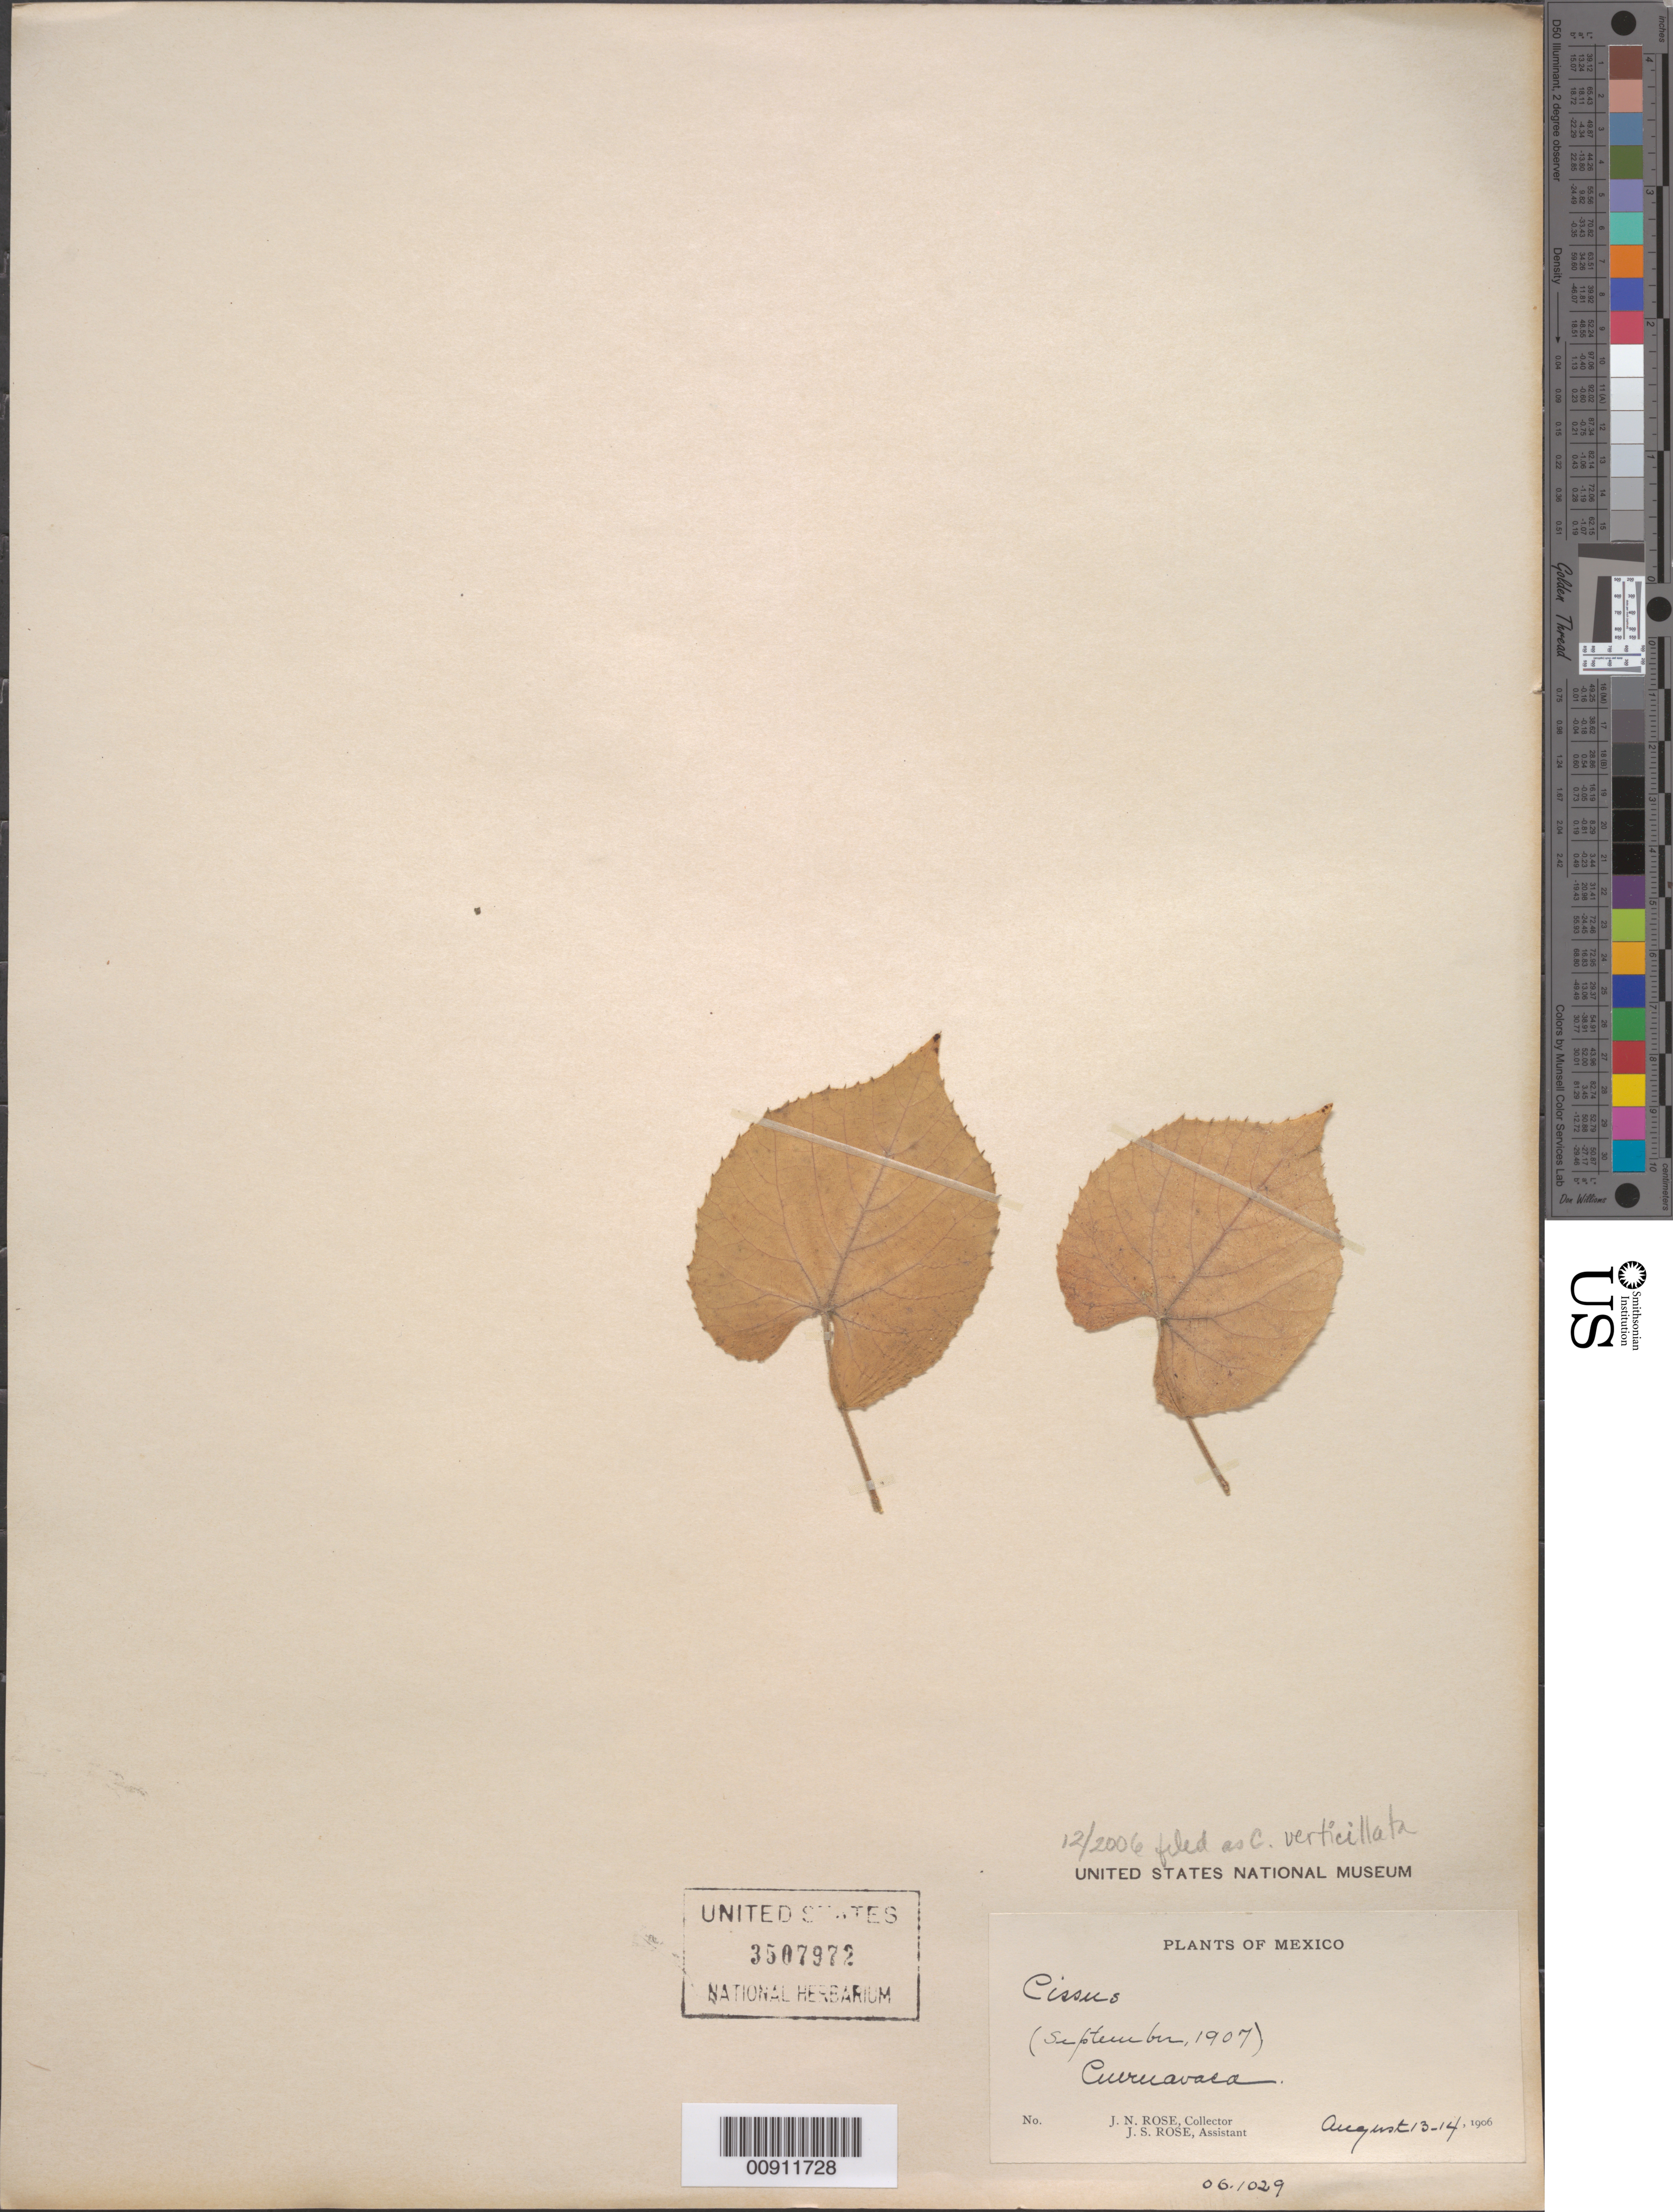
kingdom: Plantae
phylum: Tracheophyta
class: Magnoliopsida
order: Vitales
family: Vitaceae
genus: Cissus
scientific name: Cissus verticillata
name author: (L.) Nicolson & C.E. Jarvis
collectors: J. N. Rose & J. S. Rose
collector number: Green House No. 06.1029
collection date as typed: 13 Aug 1906 to 14 Aug 1906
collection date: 1906-08-13/1906-08-14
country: Mexico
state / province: Morelos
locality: Cuernavaca, Morelos.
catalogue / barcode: US 3507972